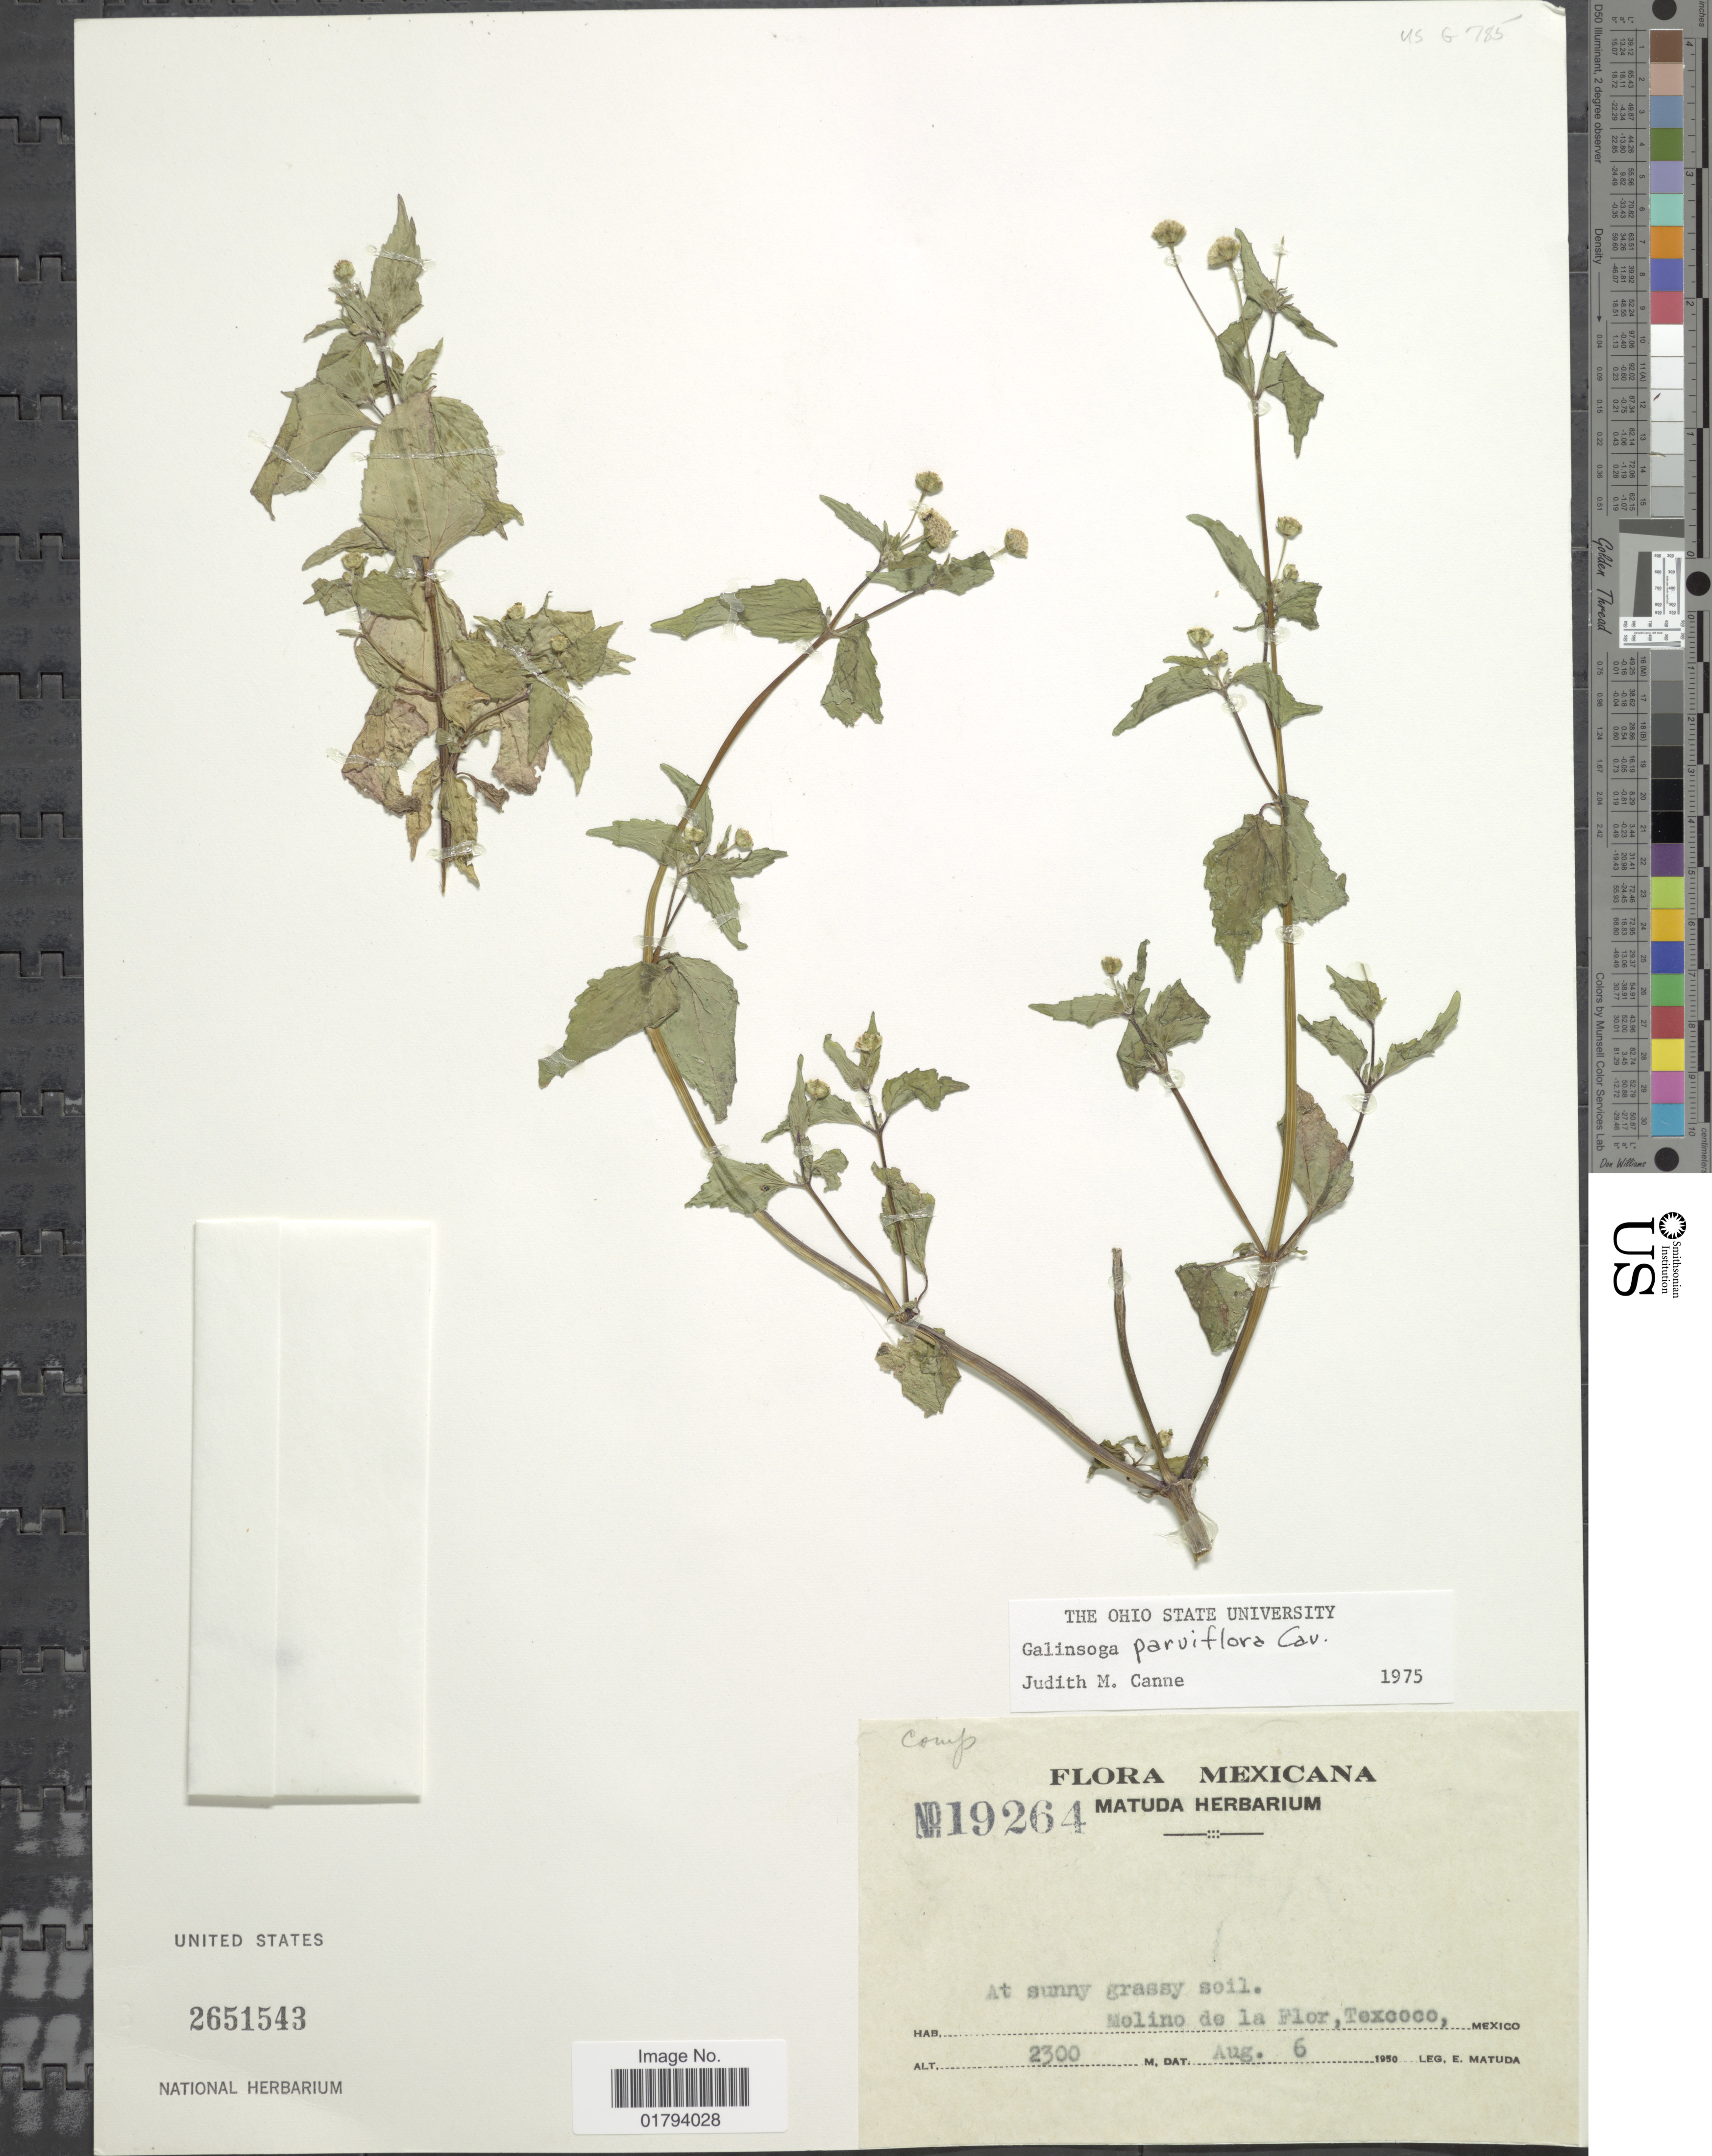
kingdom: Plantae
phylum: Tracheophyta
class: Magnoliopsida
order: Asterales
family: Asteraceae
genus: Galinsoga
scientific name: Galinsoga parviflora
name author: Cav.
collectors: E. Matuda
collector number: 19264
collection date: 1950-08-06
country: Mexico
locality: Molino de la Flor, Texcoco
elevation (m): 2300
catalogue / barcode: US 2651543